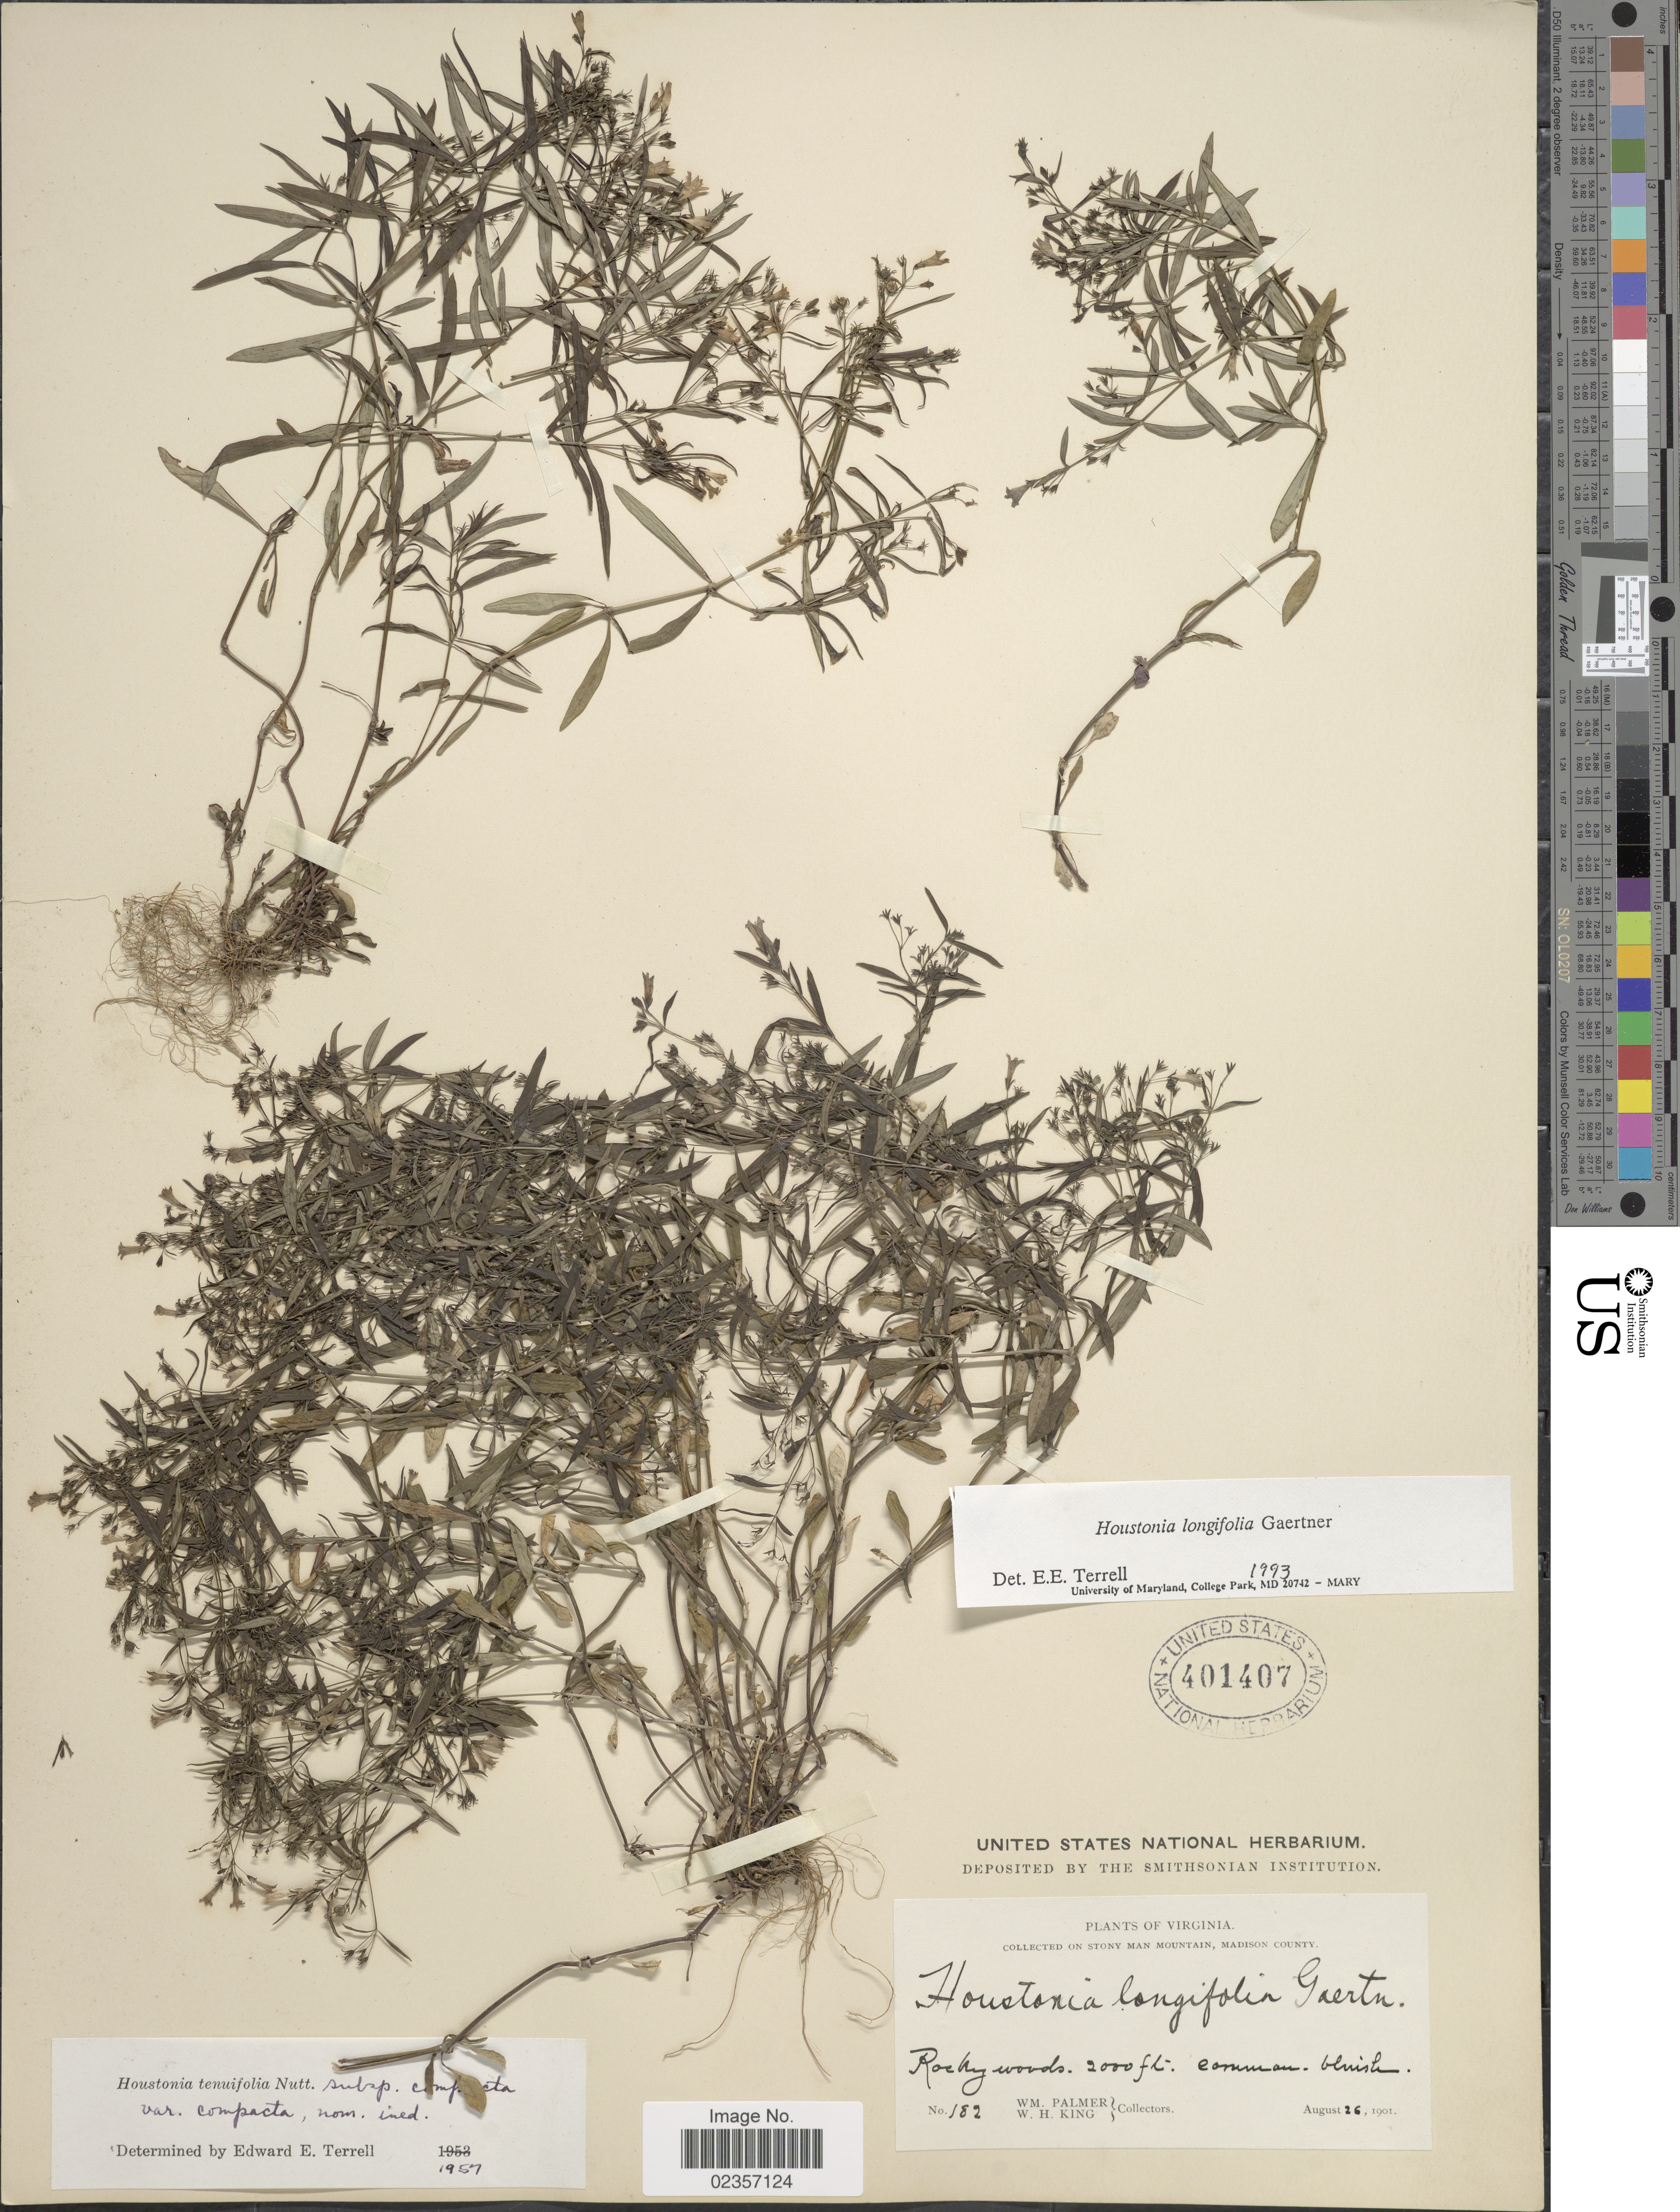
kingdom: Plantae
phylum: Tracheophyta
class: Magnoliopsida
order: Gentianales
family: Rubiaceae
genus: Houstonia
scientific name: Houstonia longifolia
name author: Gaertn.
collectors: W. Palmer & W. H. King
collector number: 182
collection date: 1901-08-26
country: United States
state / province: Virginia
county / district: Madison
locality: On Stony Man Mountain, Rocky woods, common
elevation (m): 610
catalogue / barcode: US 401407